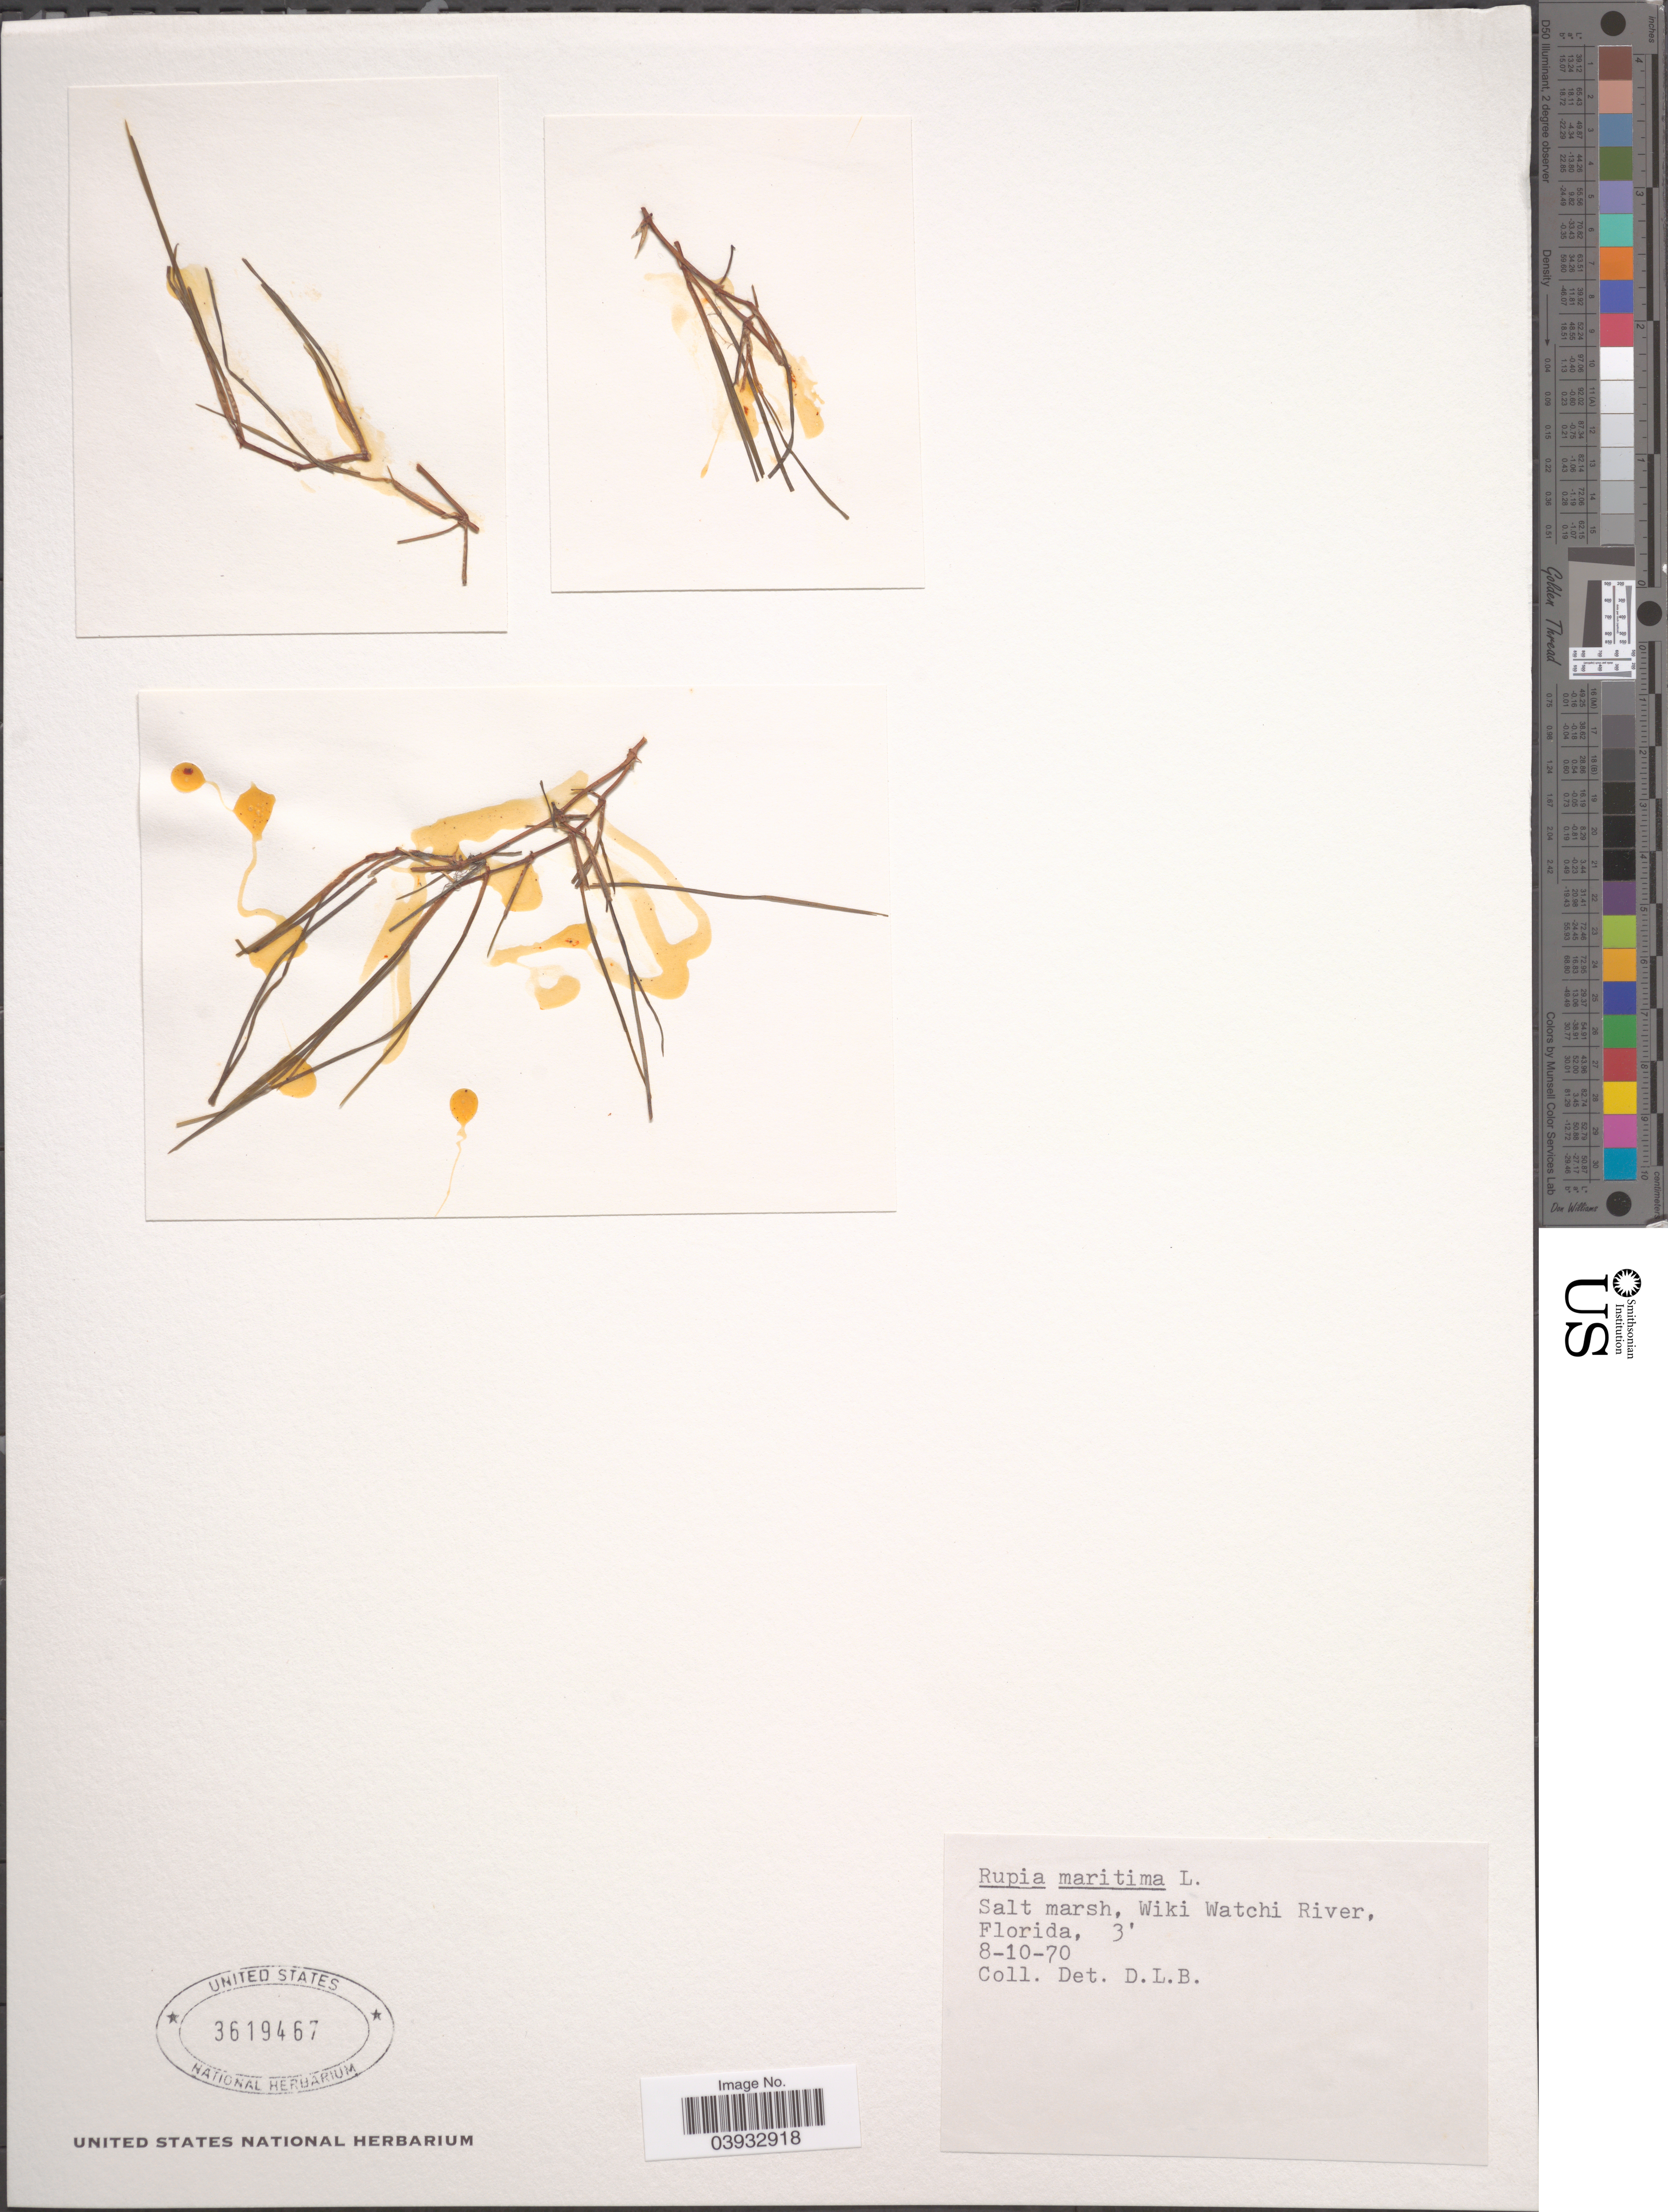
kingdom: Plantae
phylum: Tracheophyta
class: Liliopsida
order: Alismatales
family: Ruppiaceae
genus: Ruppia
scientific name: Ruppia maritima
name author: L.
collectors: D. L. B.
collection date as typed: Transcribed d/m/y: 10/8/70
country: United States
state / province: Florida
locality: Salt marsh, Wiki Watchi River.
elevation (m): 1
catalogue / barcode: US 3619467